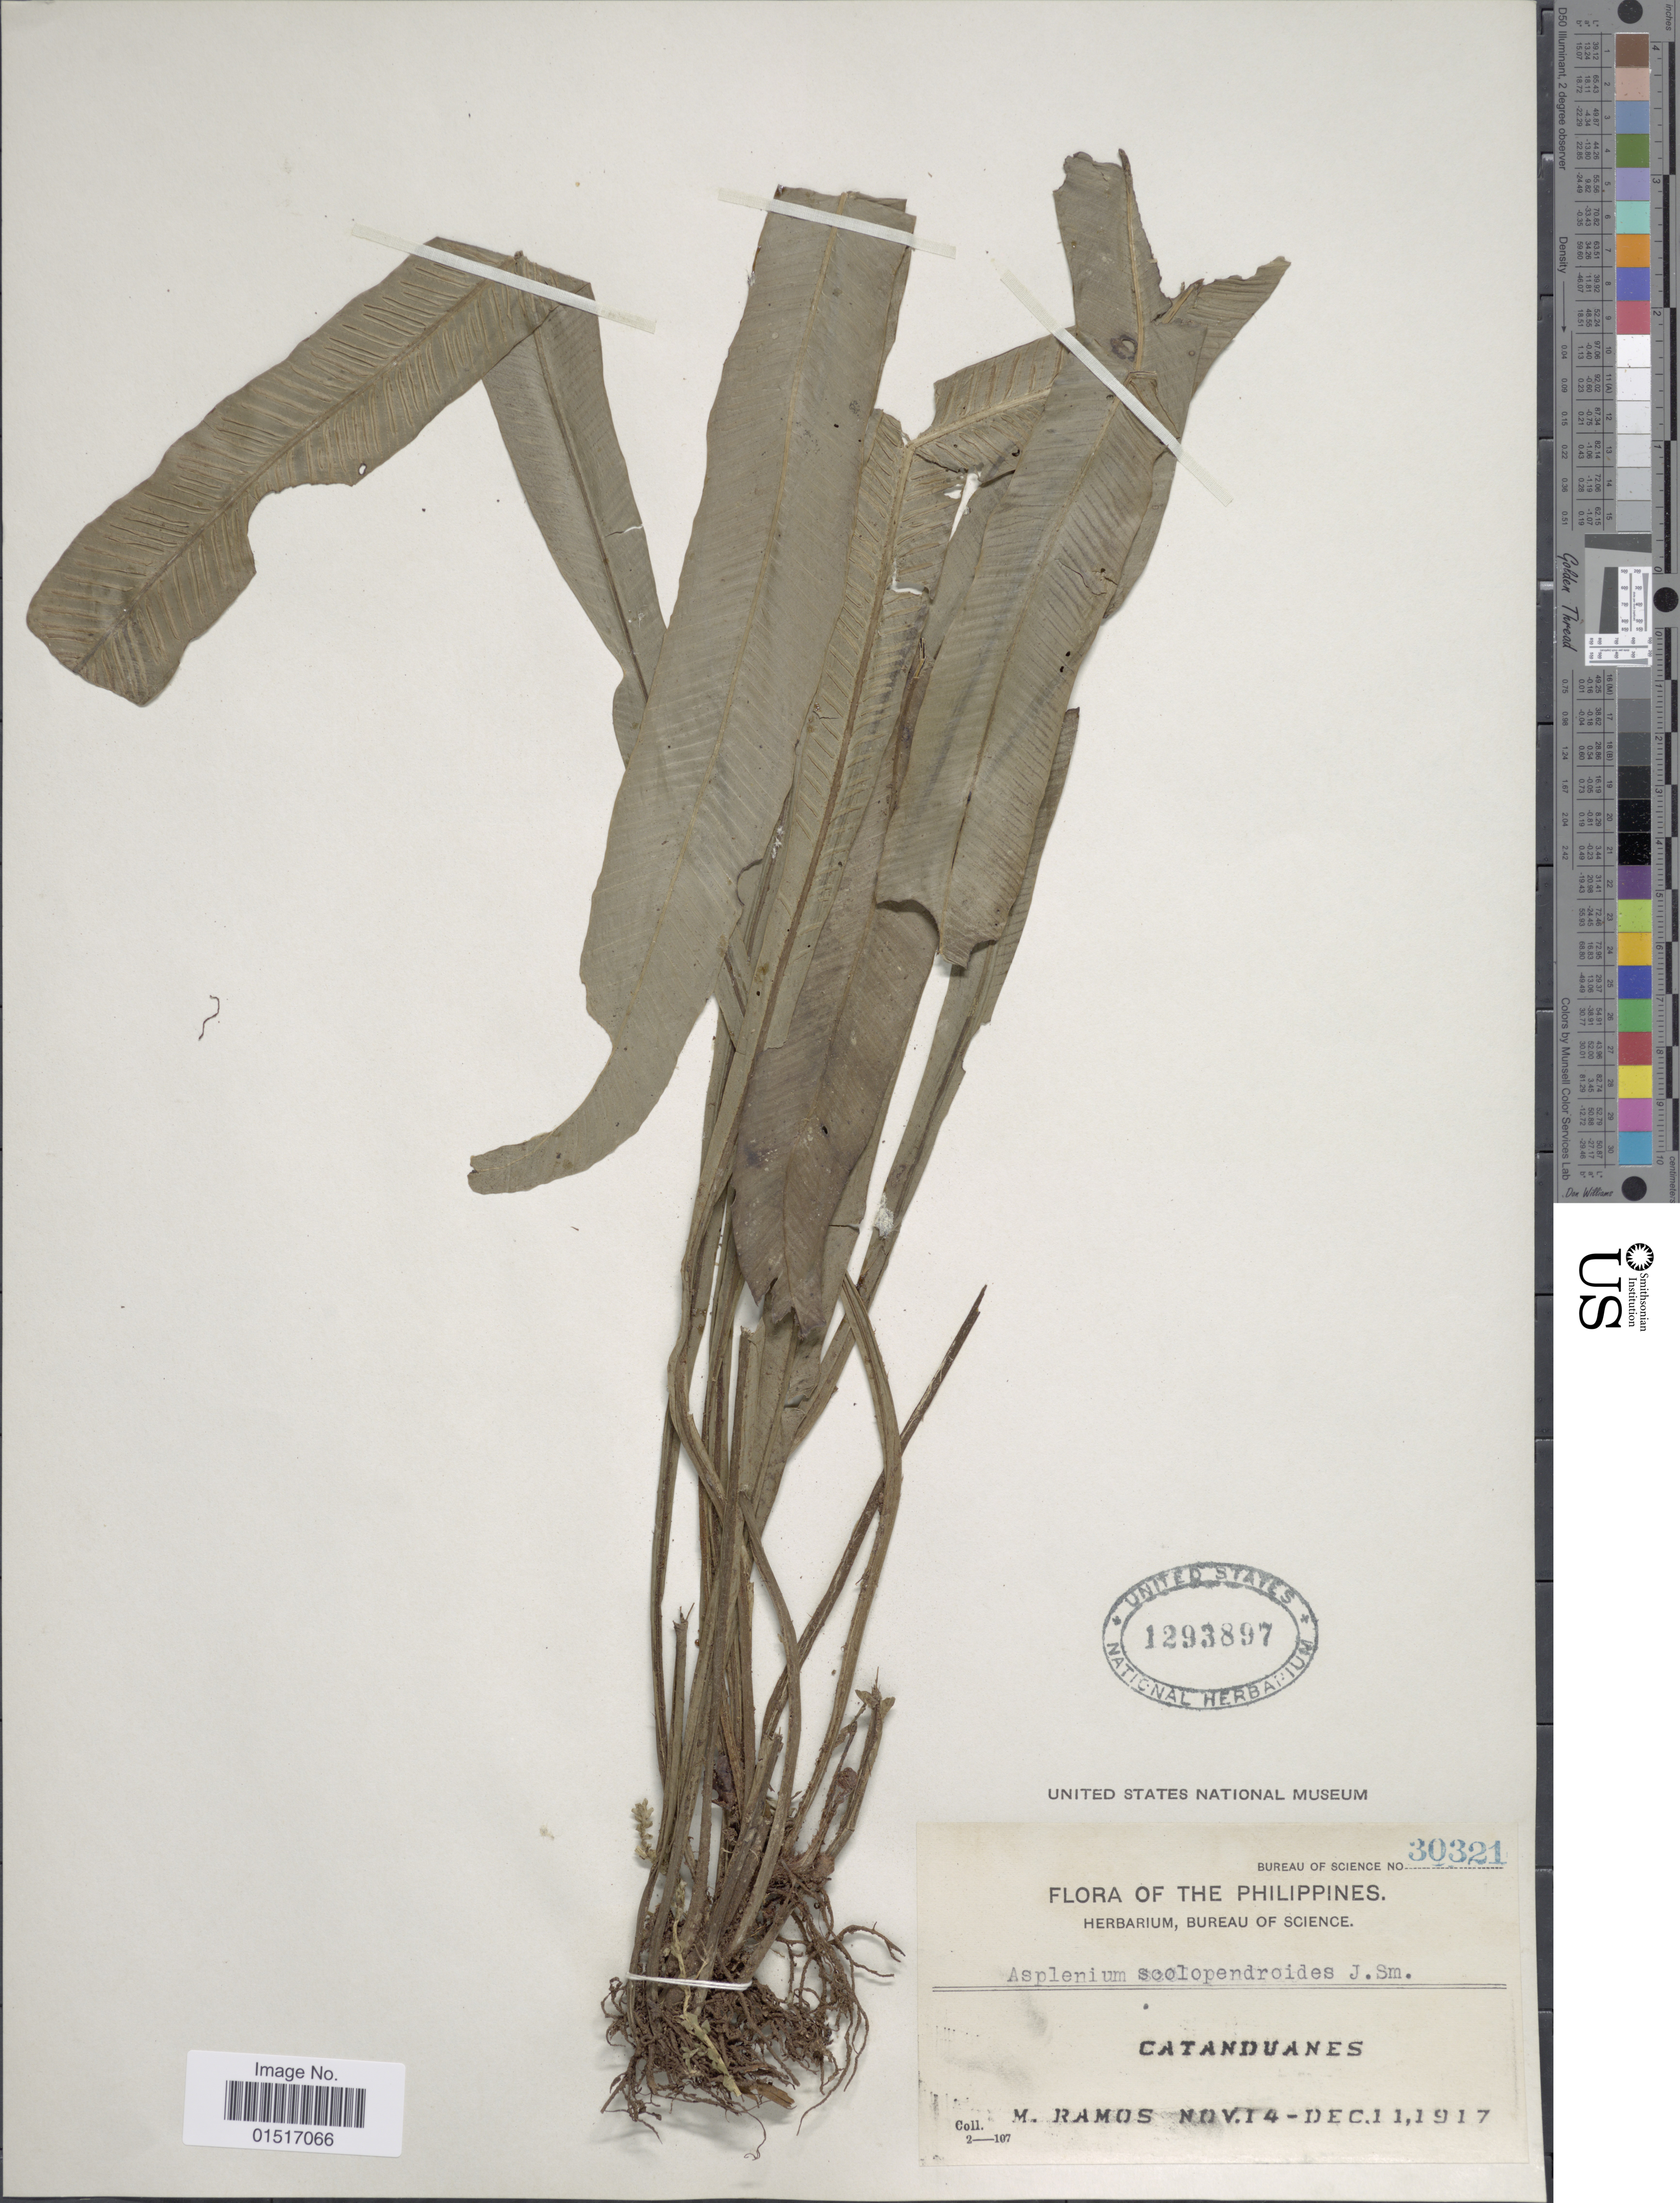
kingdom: Plantae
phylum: Tracheophyta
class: Polypodiopsida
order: Polypodiales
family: Aspleniaceae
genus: Asplenium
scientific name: Asplenium scolopendrioides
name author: J. Sm.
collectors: M. Ramos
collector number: Bureau of Science 30321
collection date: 1917-11-14/1917-12-11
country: Philippines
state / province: Bicol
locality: Catanduanes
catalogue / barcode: US 1293897